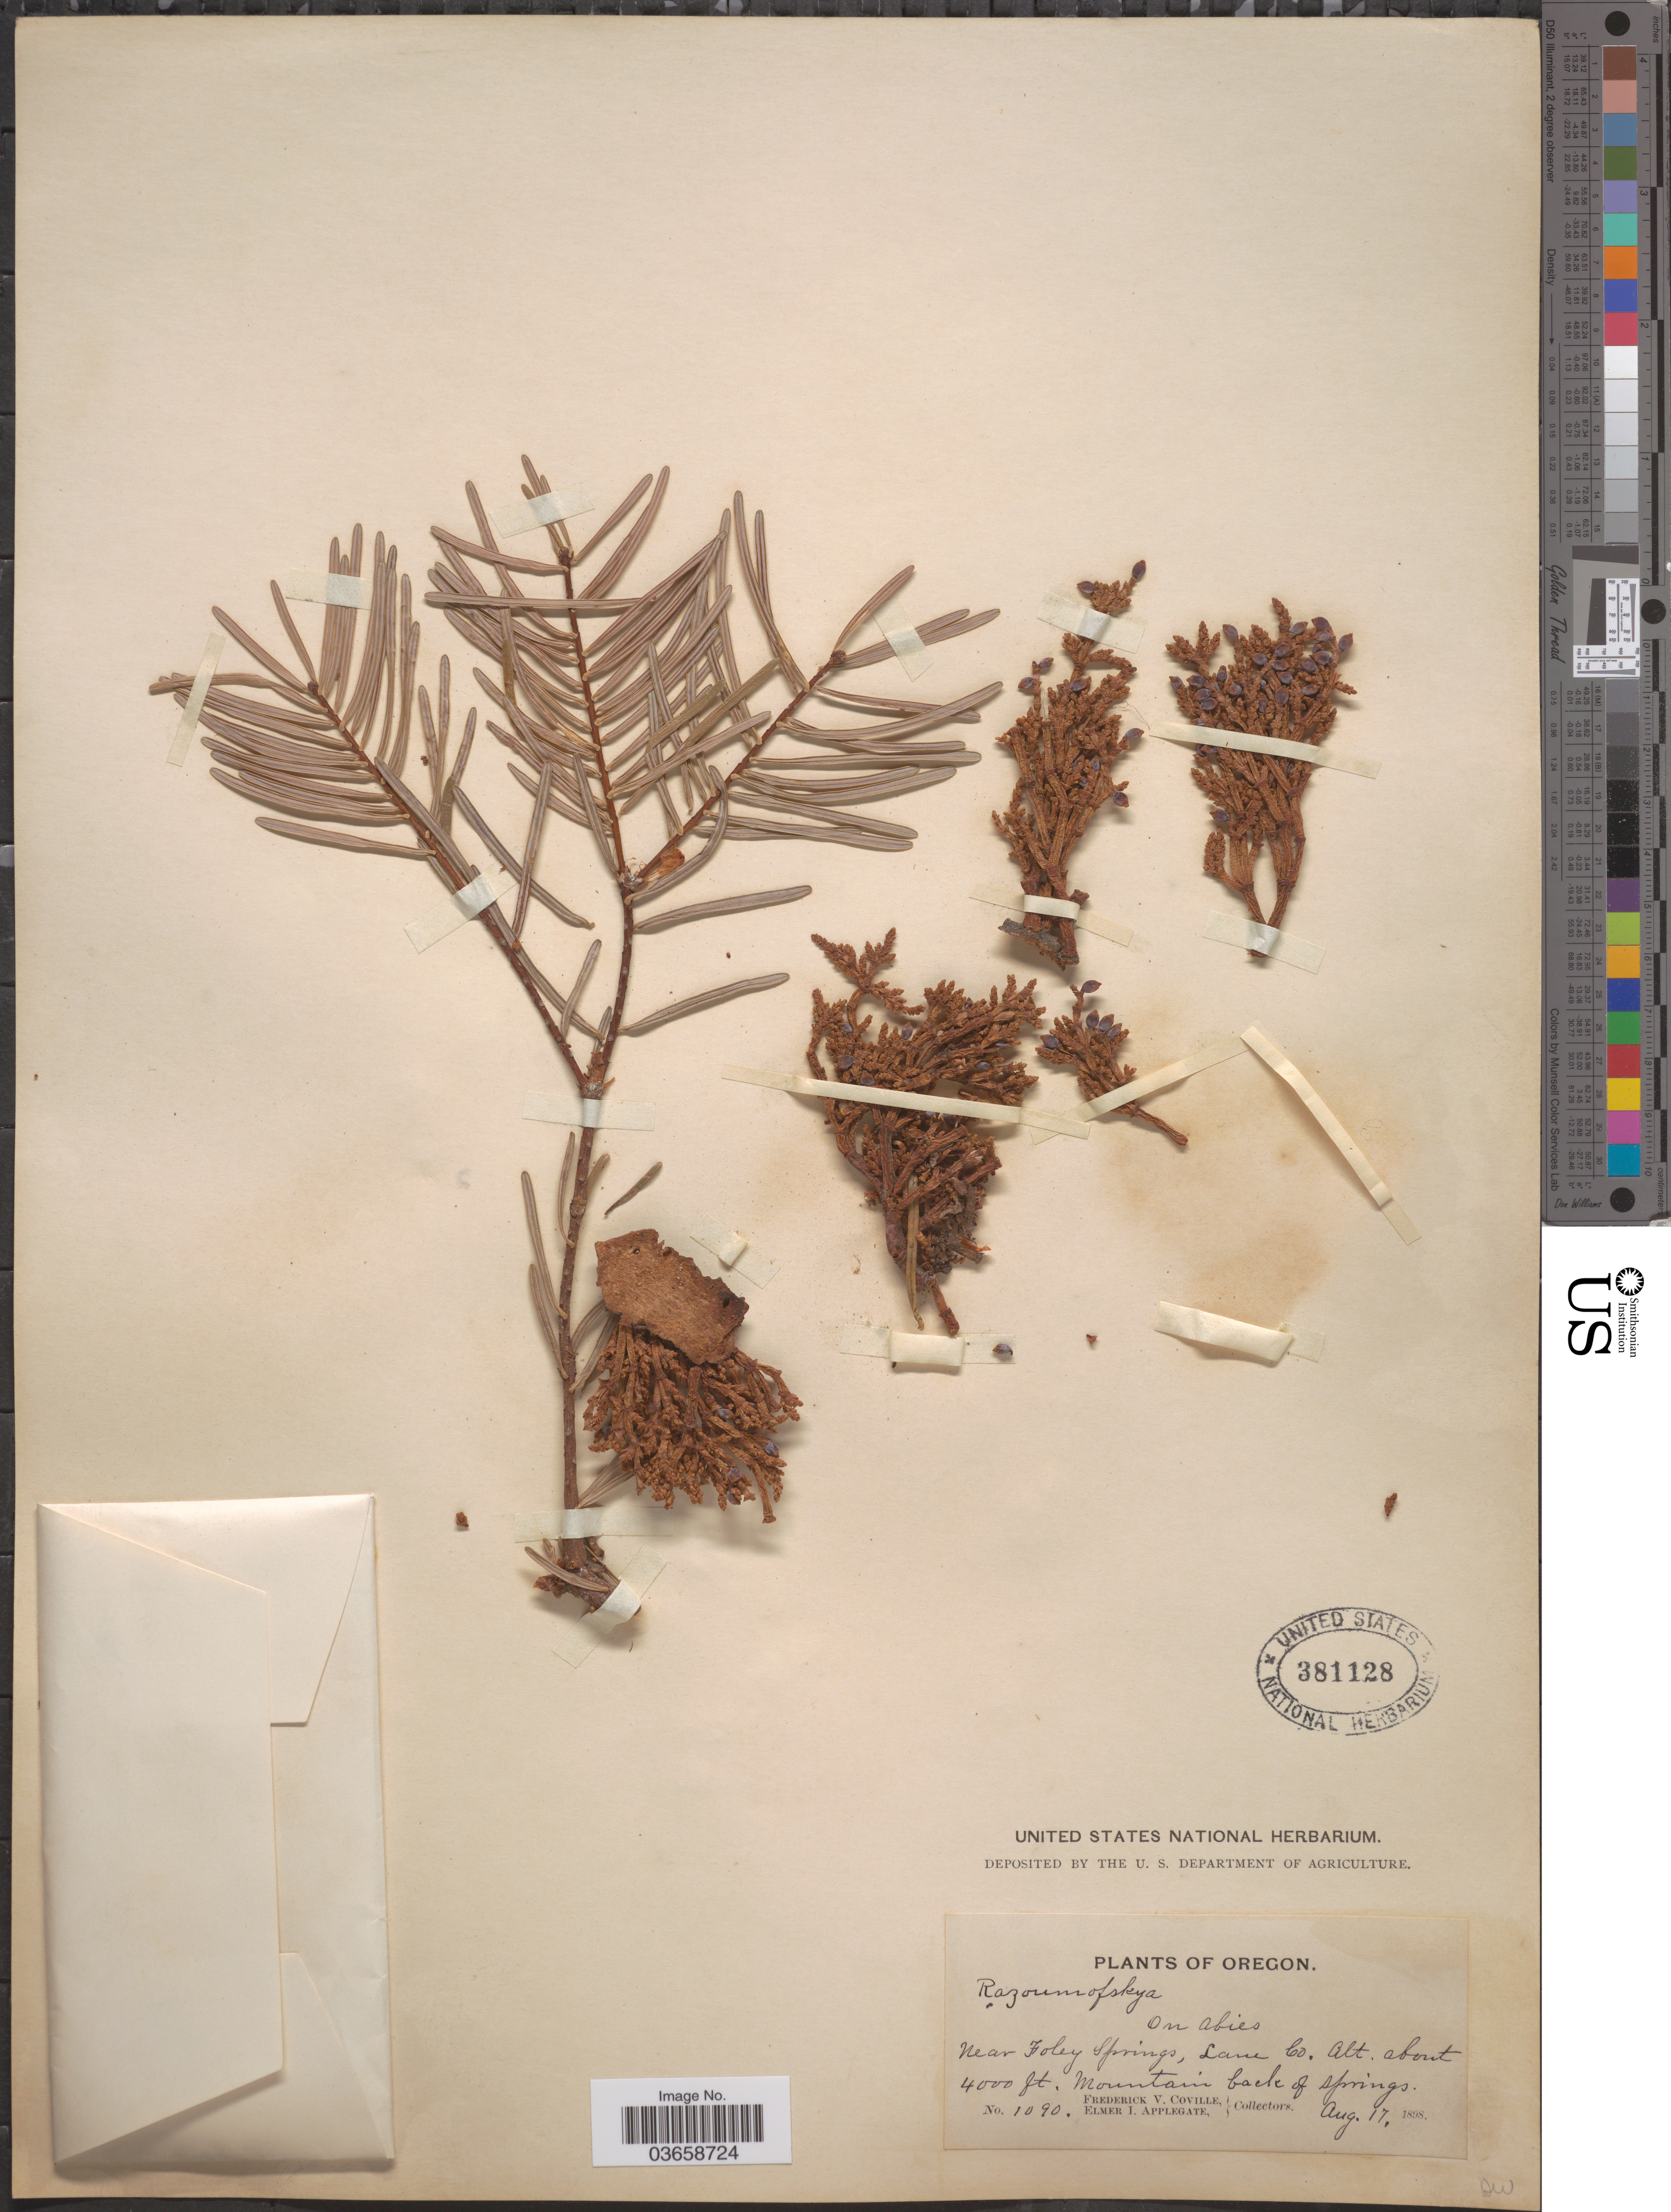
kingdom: Plantae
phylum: Tracheophyta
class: Magnoliopsida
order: Santalales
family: Viscaceae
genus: Arceuthobium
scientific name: Arceuthobium abietinum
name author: (Engelm.) Munz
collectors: F. V. Coville & E. I. Applegate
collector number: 1090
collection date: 1898-08-17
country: United States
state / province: Oregon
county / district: Lane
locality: Near Foley Springs, Lane Co. Mountain back of springs.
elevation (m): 1219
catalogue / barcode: US 381128